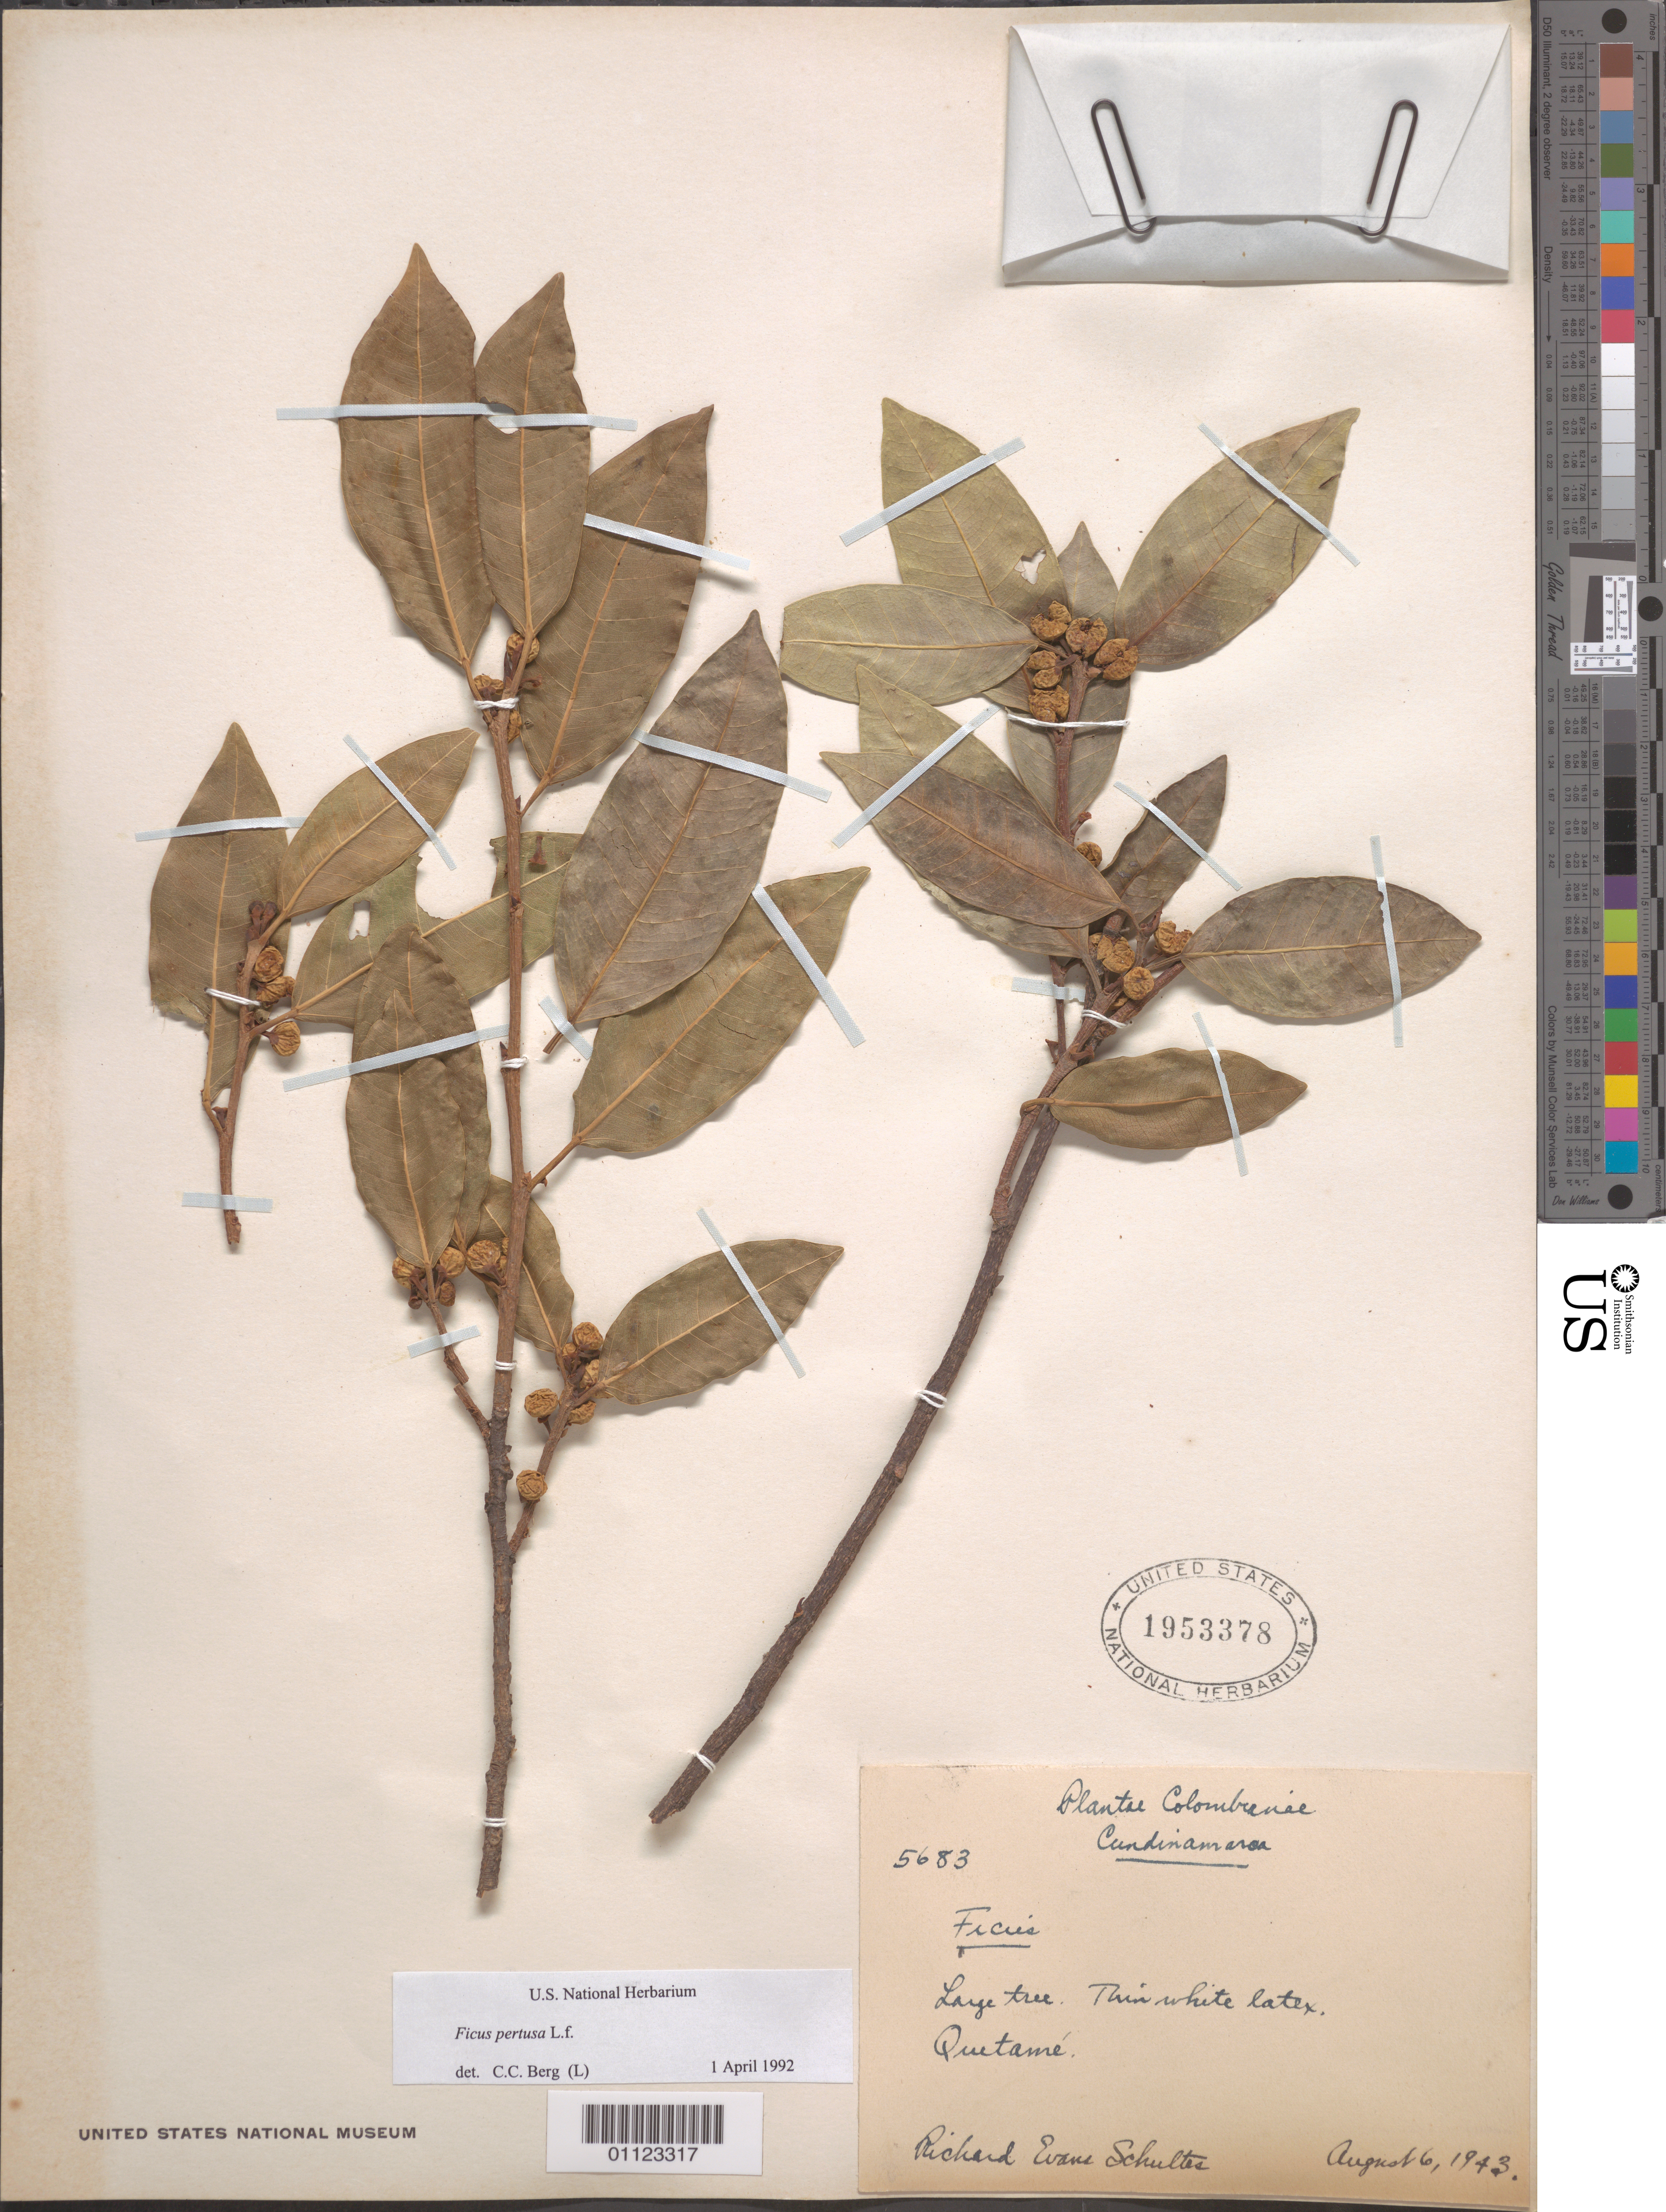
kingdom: Plantae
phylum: Tracheophyta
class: Magnoliopsida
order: Rosales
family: Moraceae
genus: Ficus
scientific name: Ficus pertusa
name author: L. f.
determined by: Berg, C. C.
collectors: R. E. Schultes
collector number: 5683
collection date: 1943-08-06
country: Colombia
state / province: Cundinamarca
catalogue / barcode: US 1953378